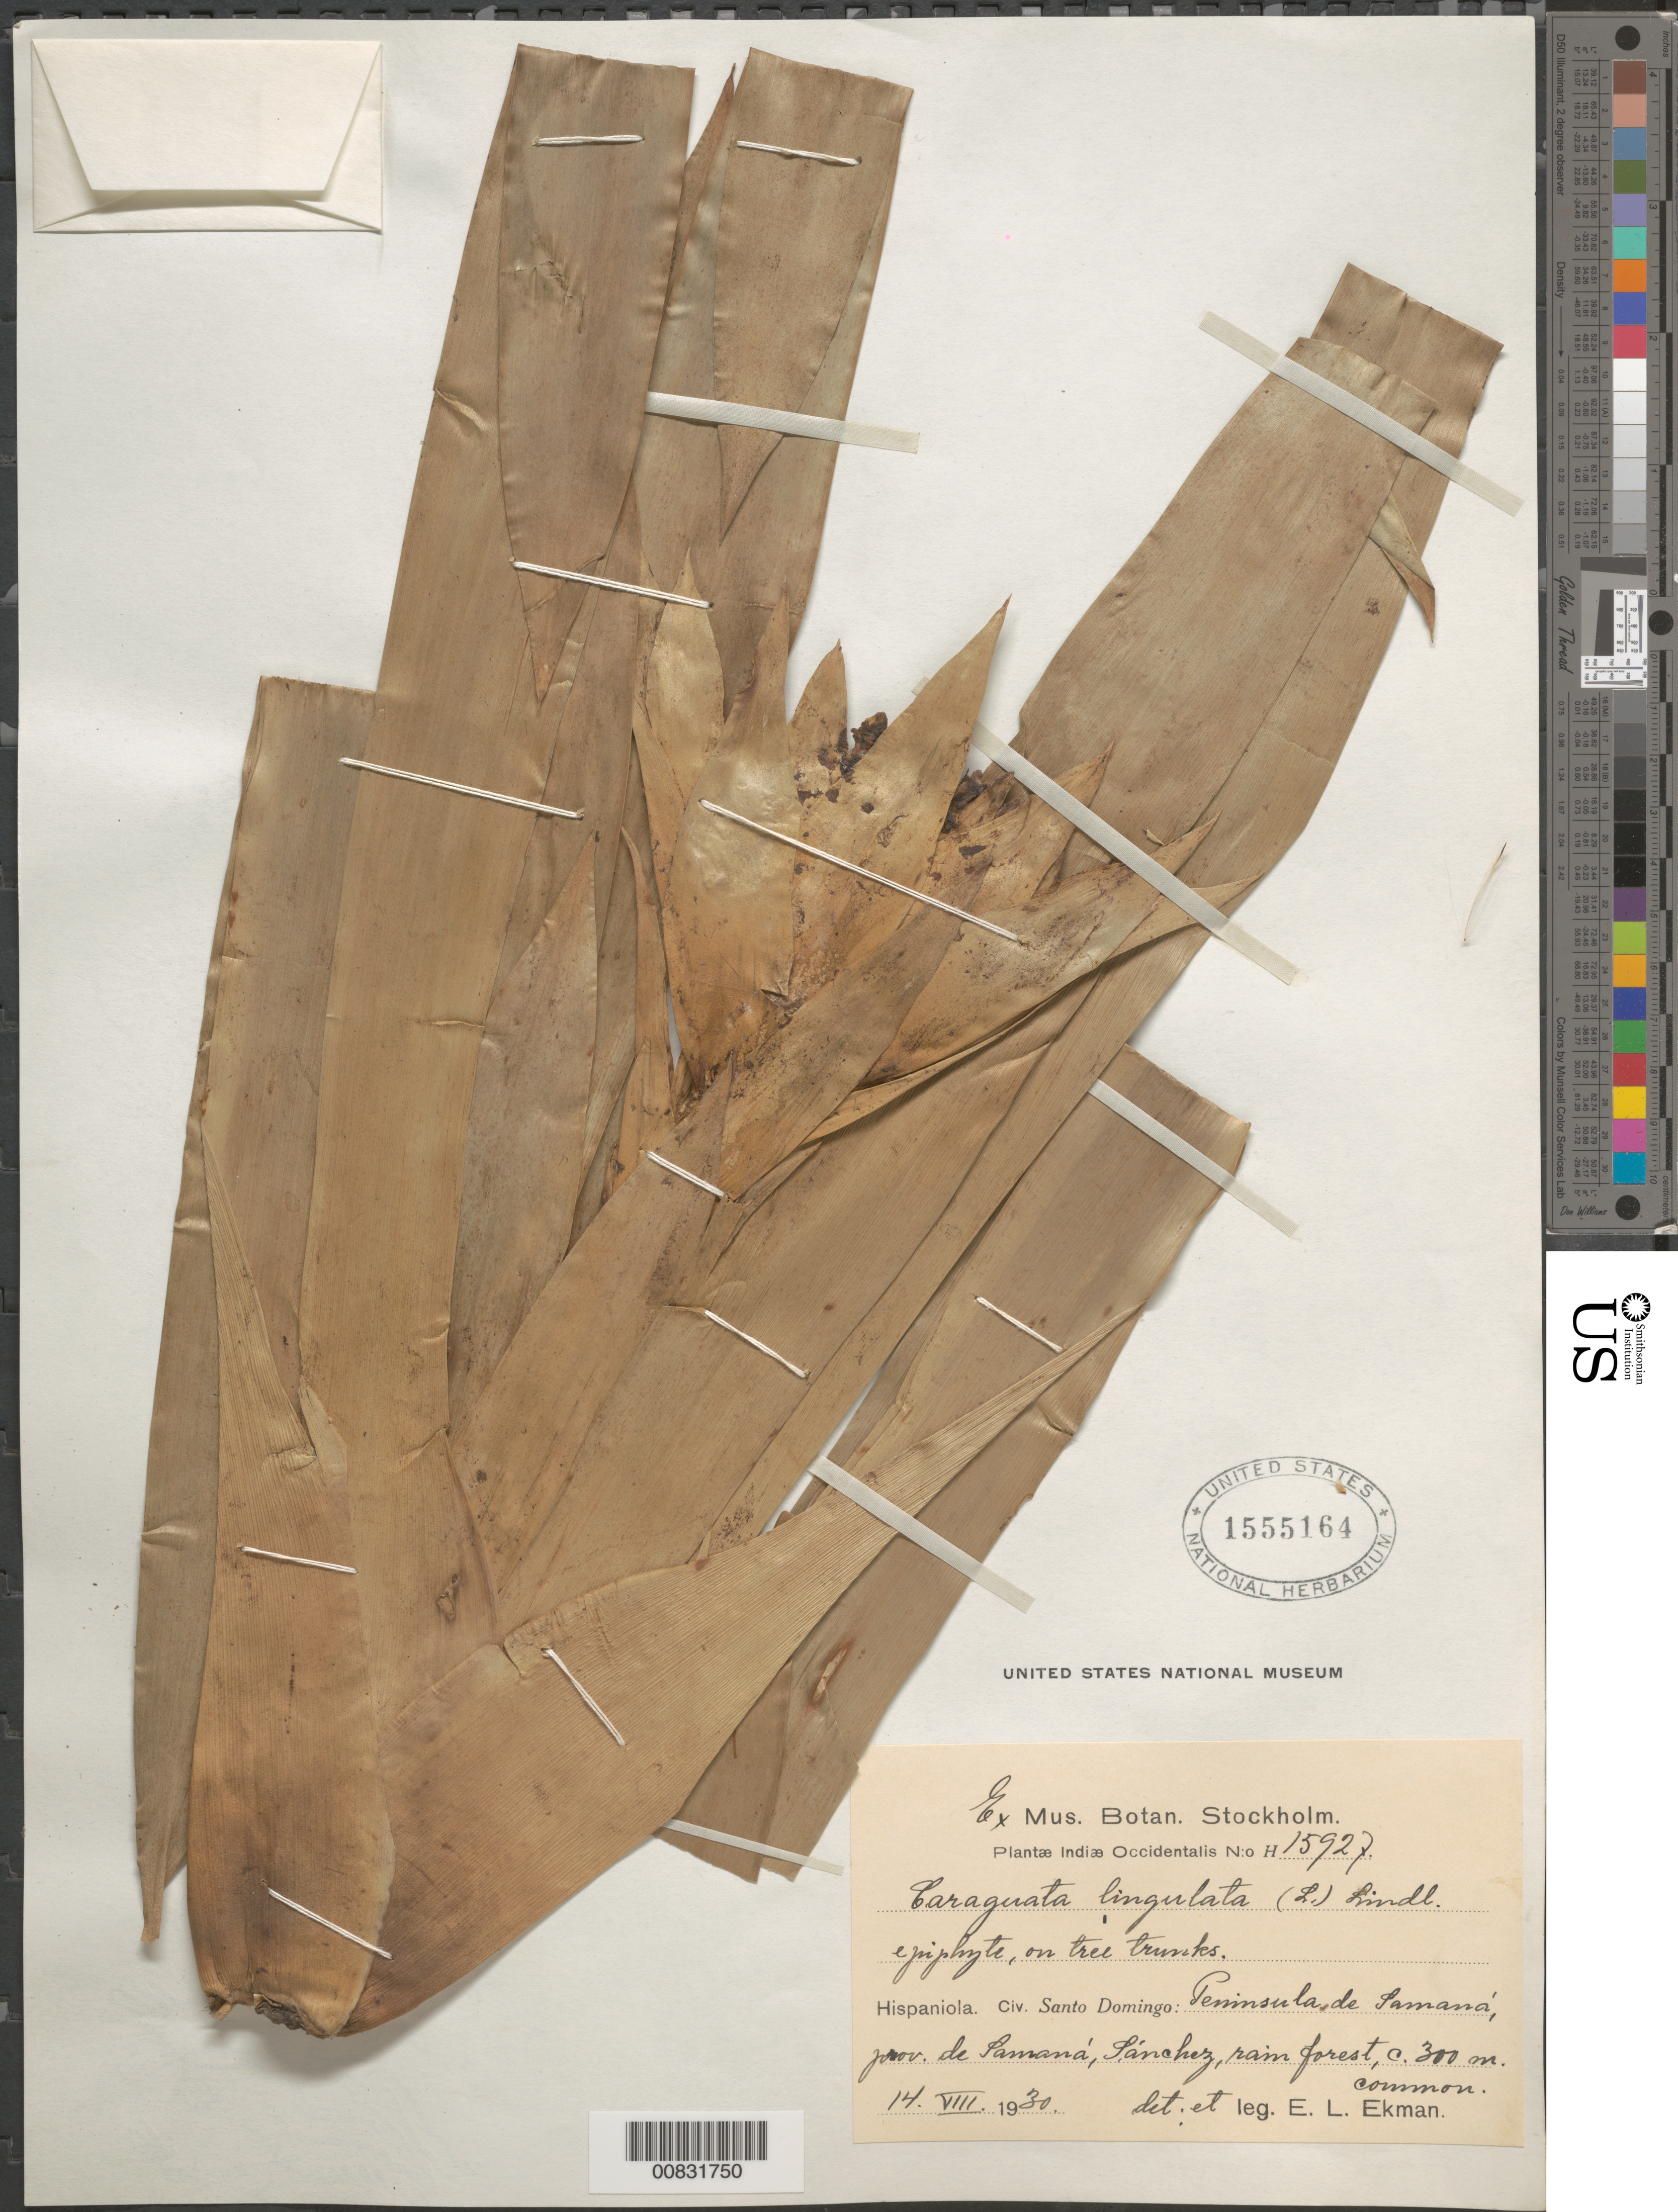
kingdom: Plantae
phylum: Tracheophyta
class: Liliopsida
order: Poales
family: Bromeliaceae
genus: Guzmania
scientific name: Guzmania lingulata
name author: (L.) Mez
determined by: Ekman, E. L.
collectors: E. L. Ekman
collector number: H 15927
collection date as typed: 14 Aug 1930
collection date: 1930-08-14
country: Dominican Republic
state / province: Samana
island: Hispaniola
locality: Peninsula de Samaná, Sánchez.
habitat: On tree trunks. Rain forest.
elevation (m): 300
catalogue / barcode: US 1555164